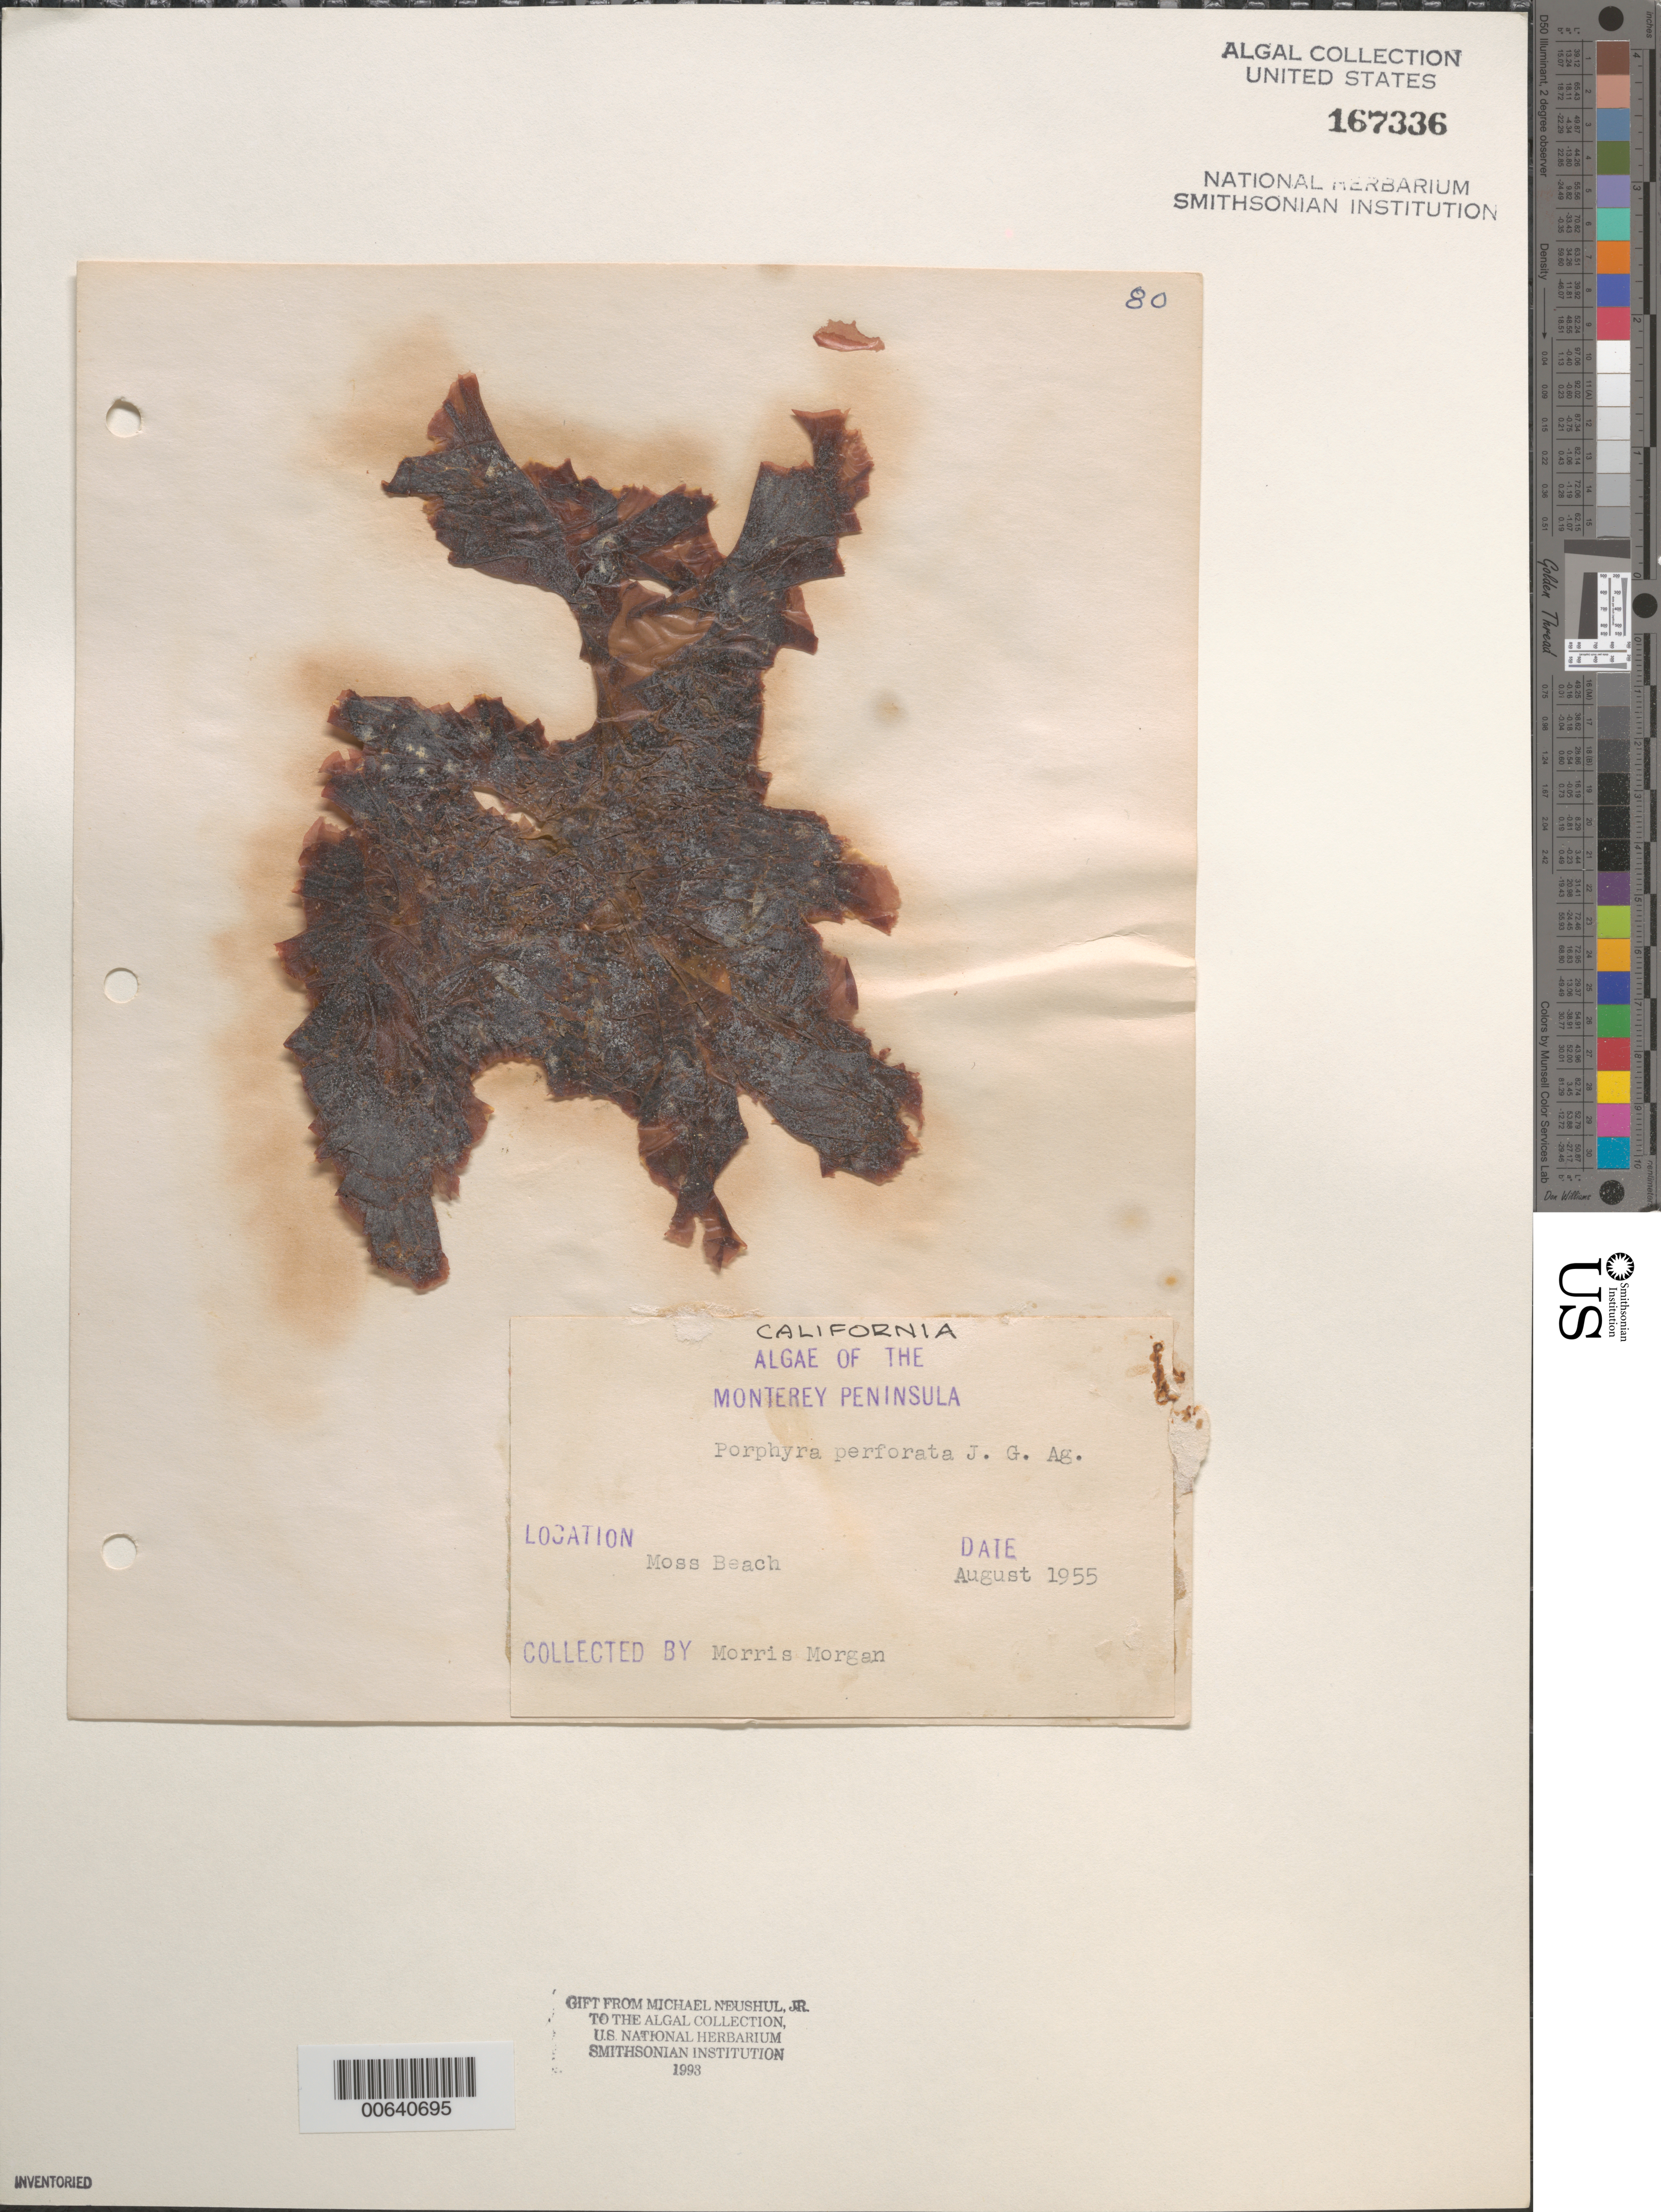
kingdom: Plantae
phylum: Rhodophyta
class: Bangiophyceae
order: Bangiales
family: Bangiaceae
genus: Pyropia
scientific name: Pyropia perforata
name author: (J. Agardh) S.C. Lindstrom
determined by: Algae name updating Project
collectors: M. Morgan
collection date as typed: Aug 1955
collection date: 1955-08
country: United States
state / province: California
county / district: Monterey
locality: Moss Beach, Monterey Peninsula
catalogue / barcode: US 167336